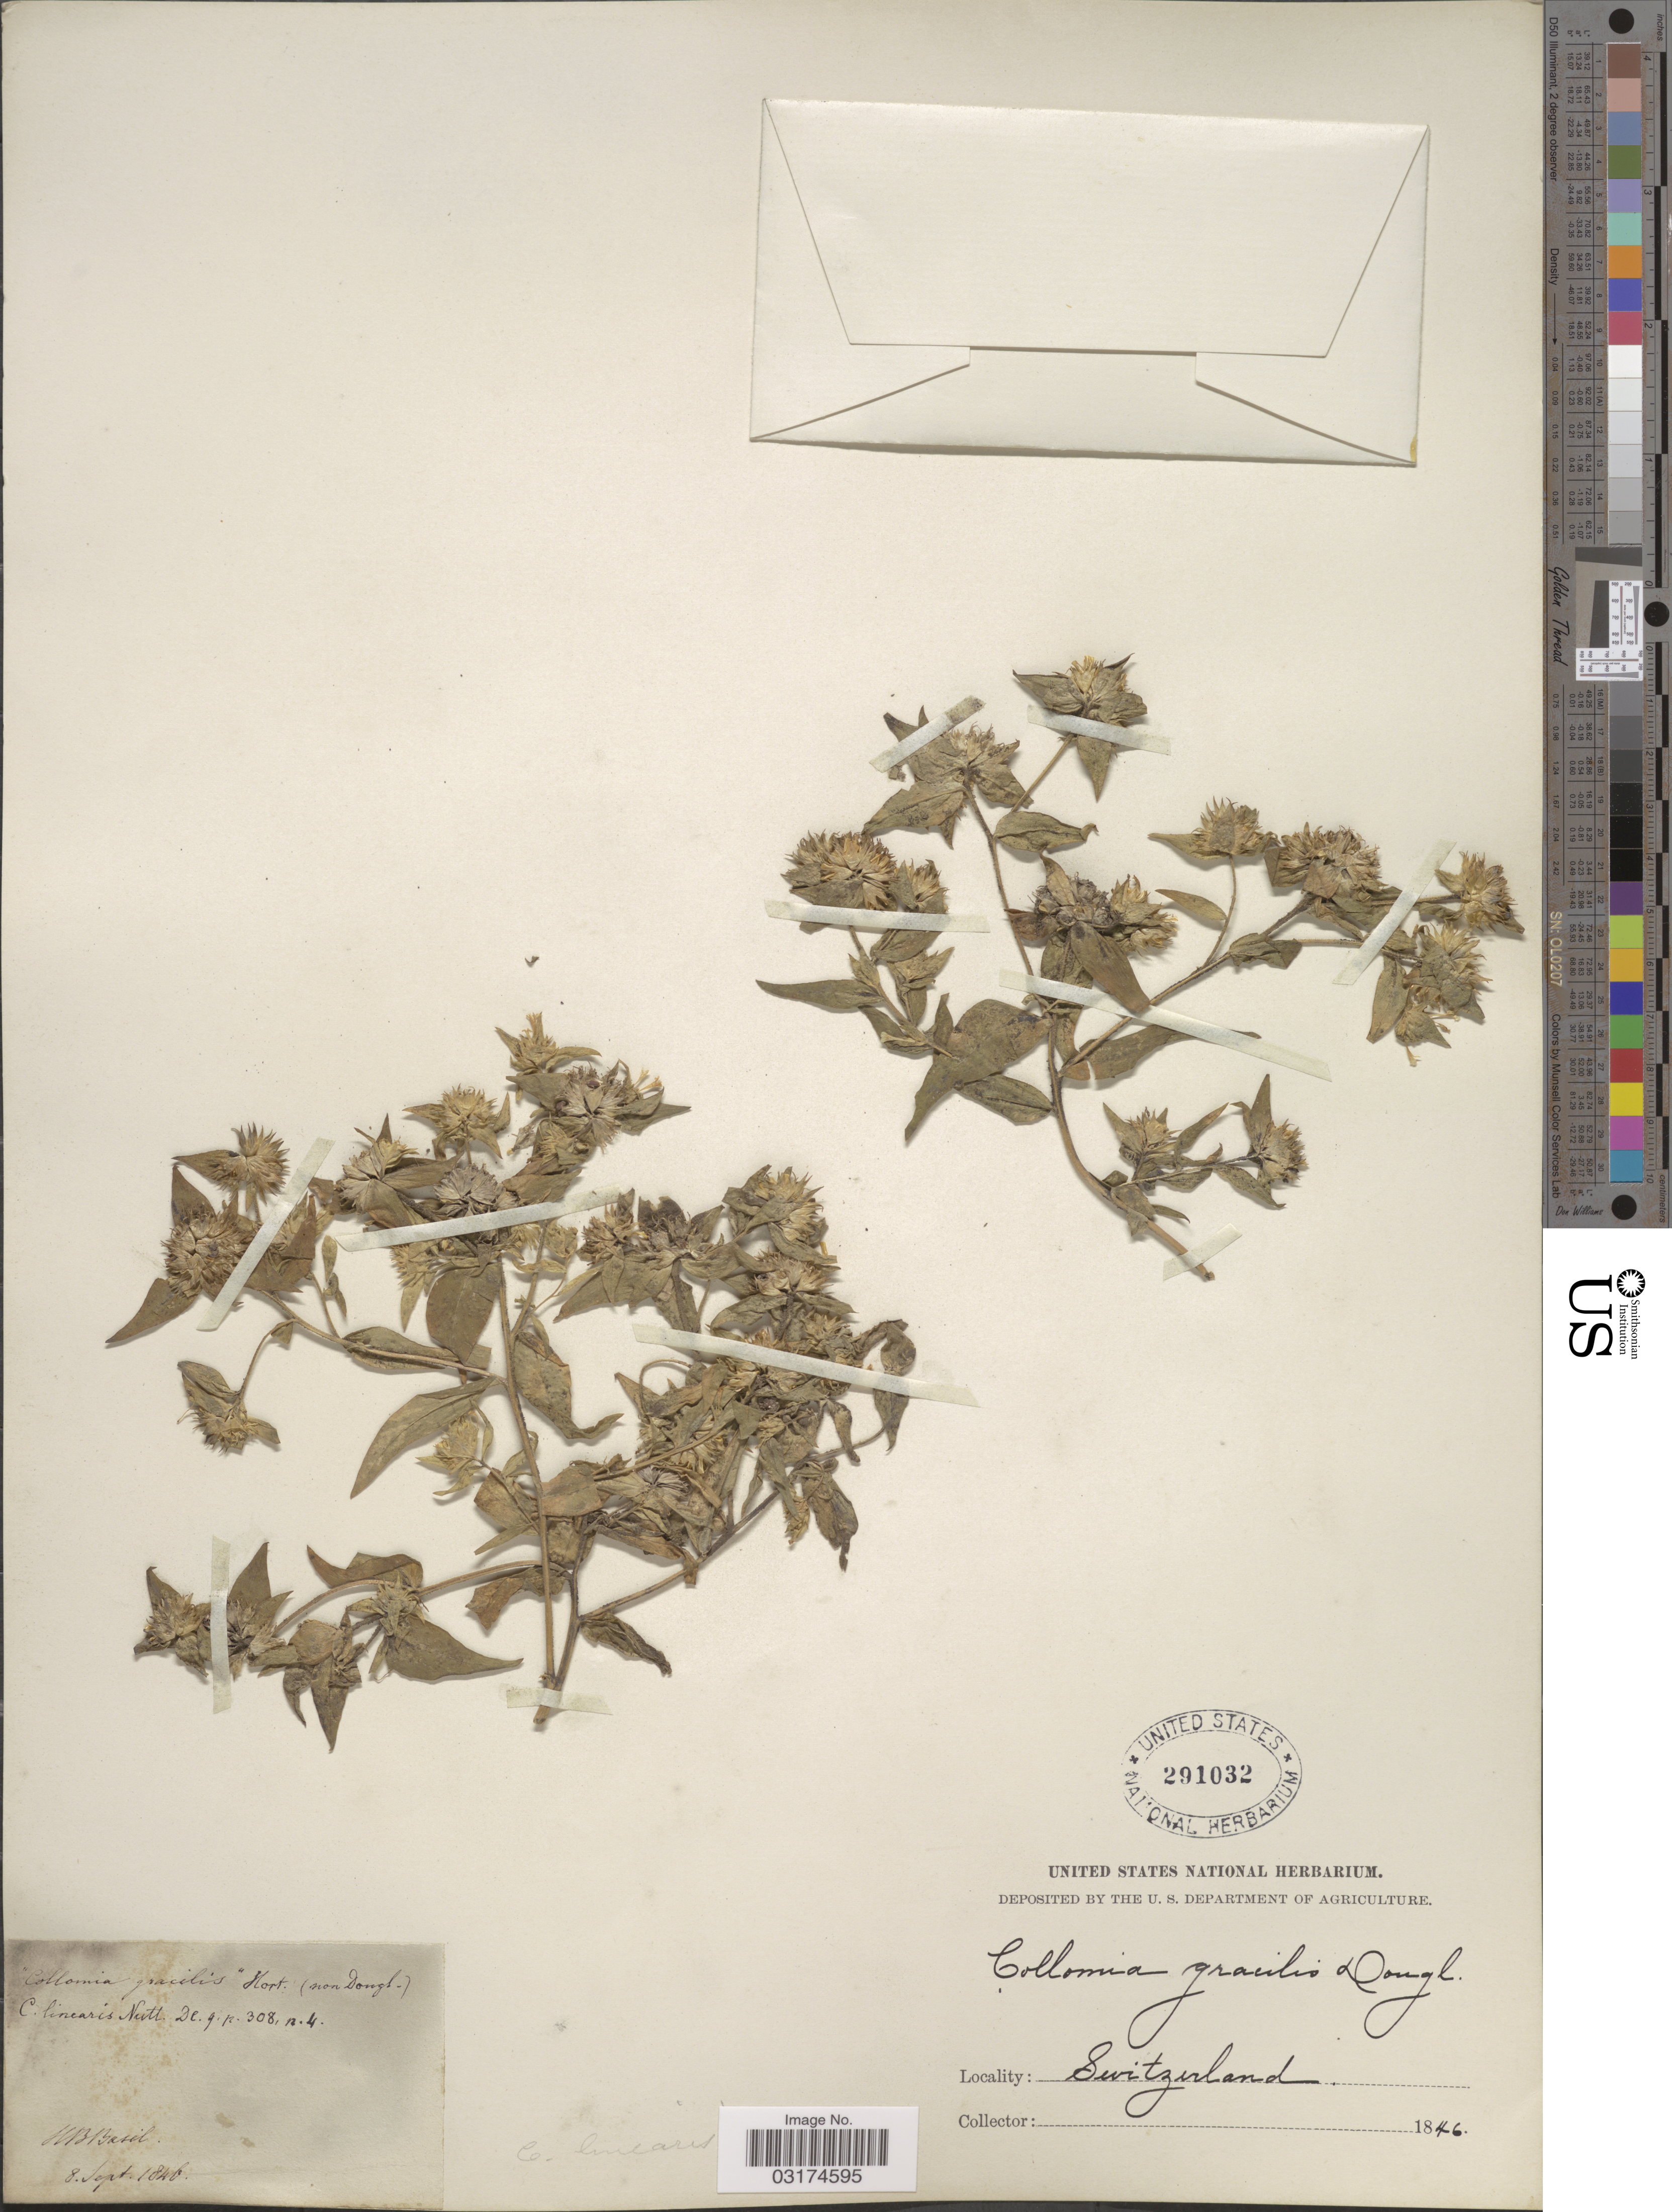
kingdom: Plantae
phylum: Tracheophyta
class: Magnoliopsida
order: Ericales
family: Polemoniaceae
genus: Collomia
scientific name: Collomia linearis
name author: Nutt.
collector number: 308/4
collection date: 1846-09-08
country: Switzerland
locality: H B Basil.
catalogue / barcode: US 291032